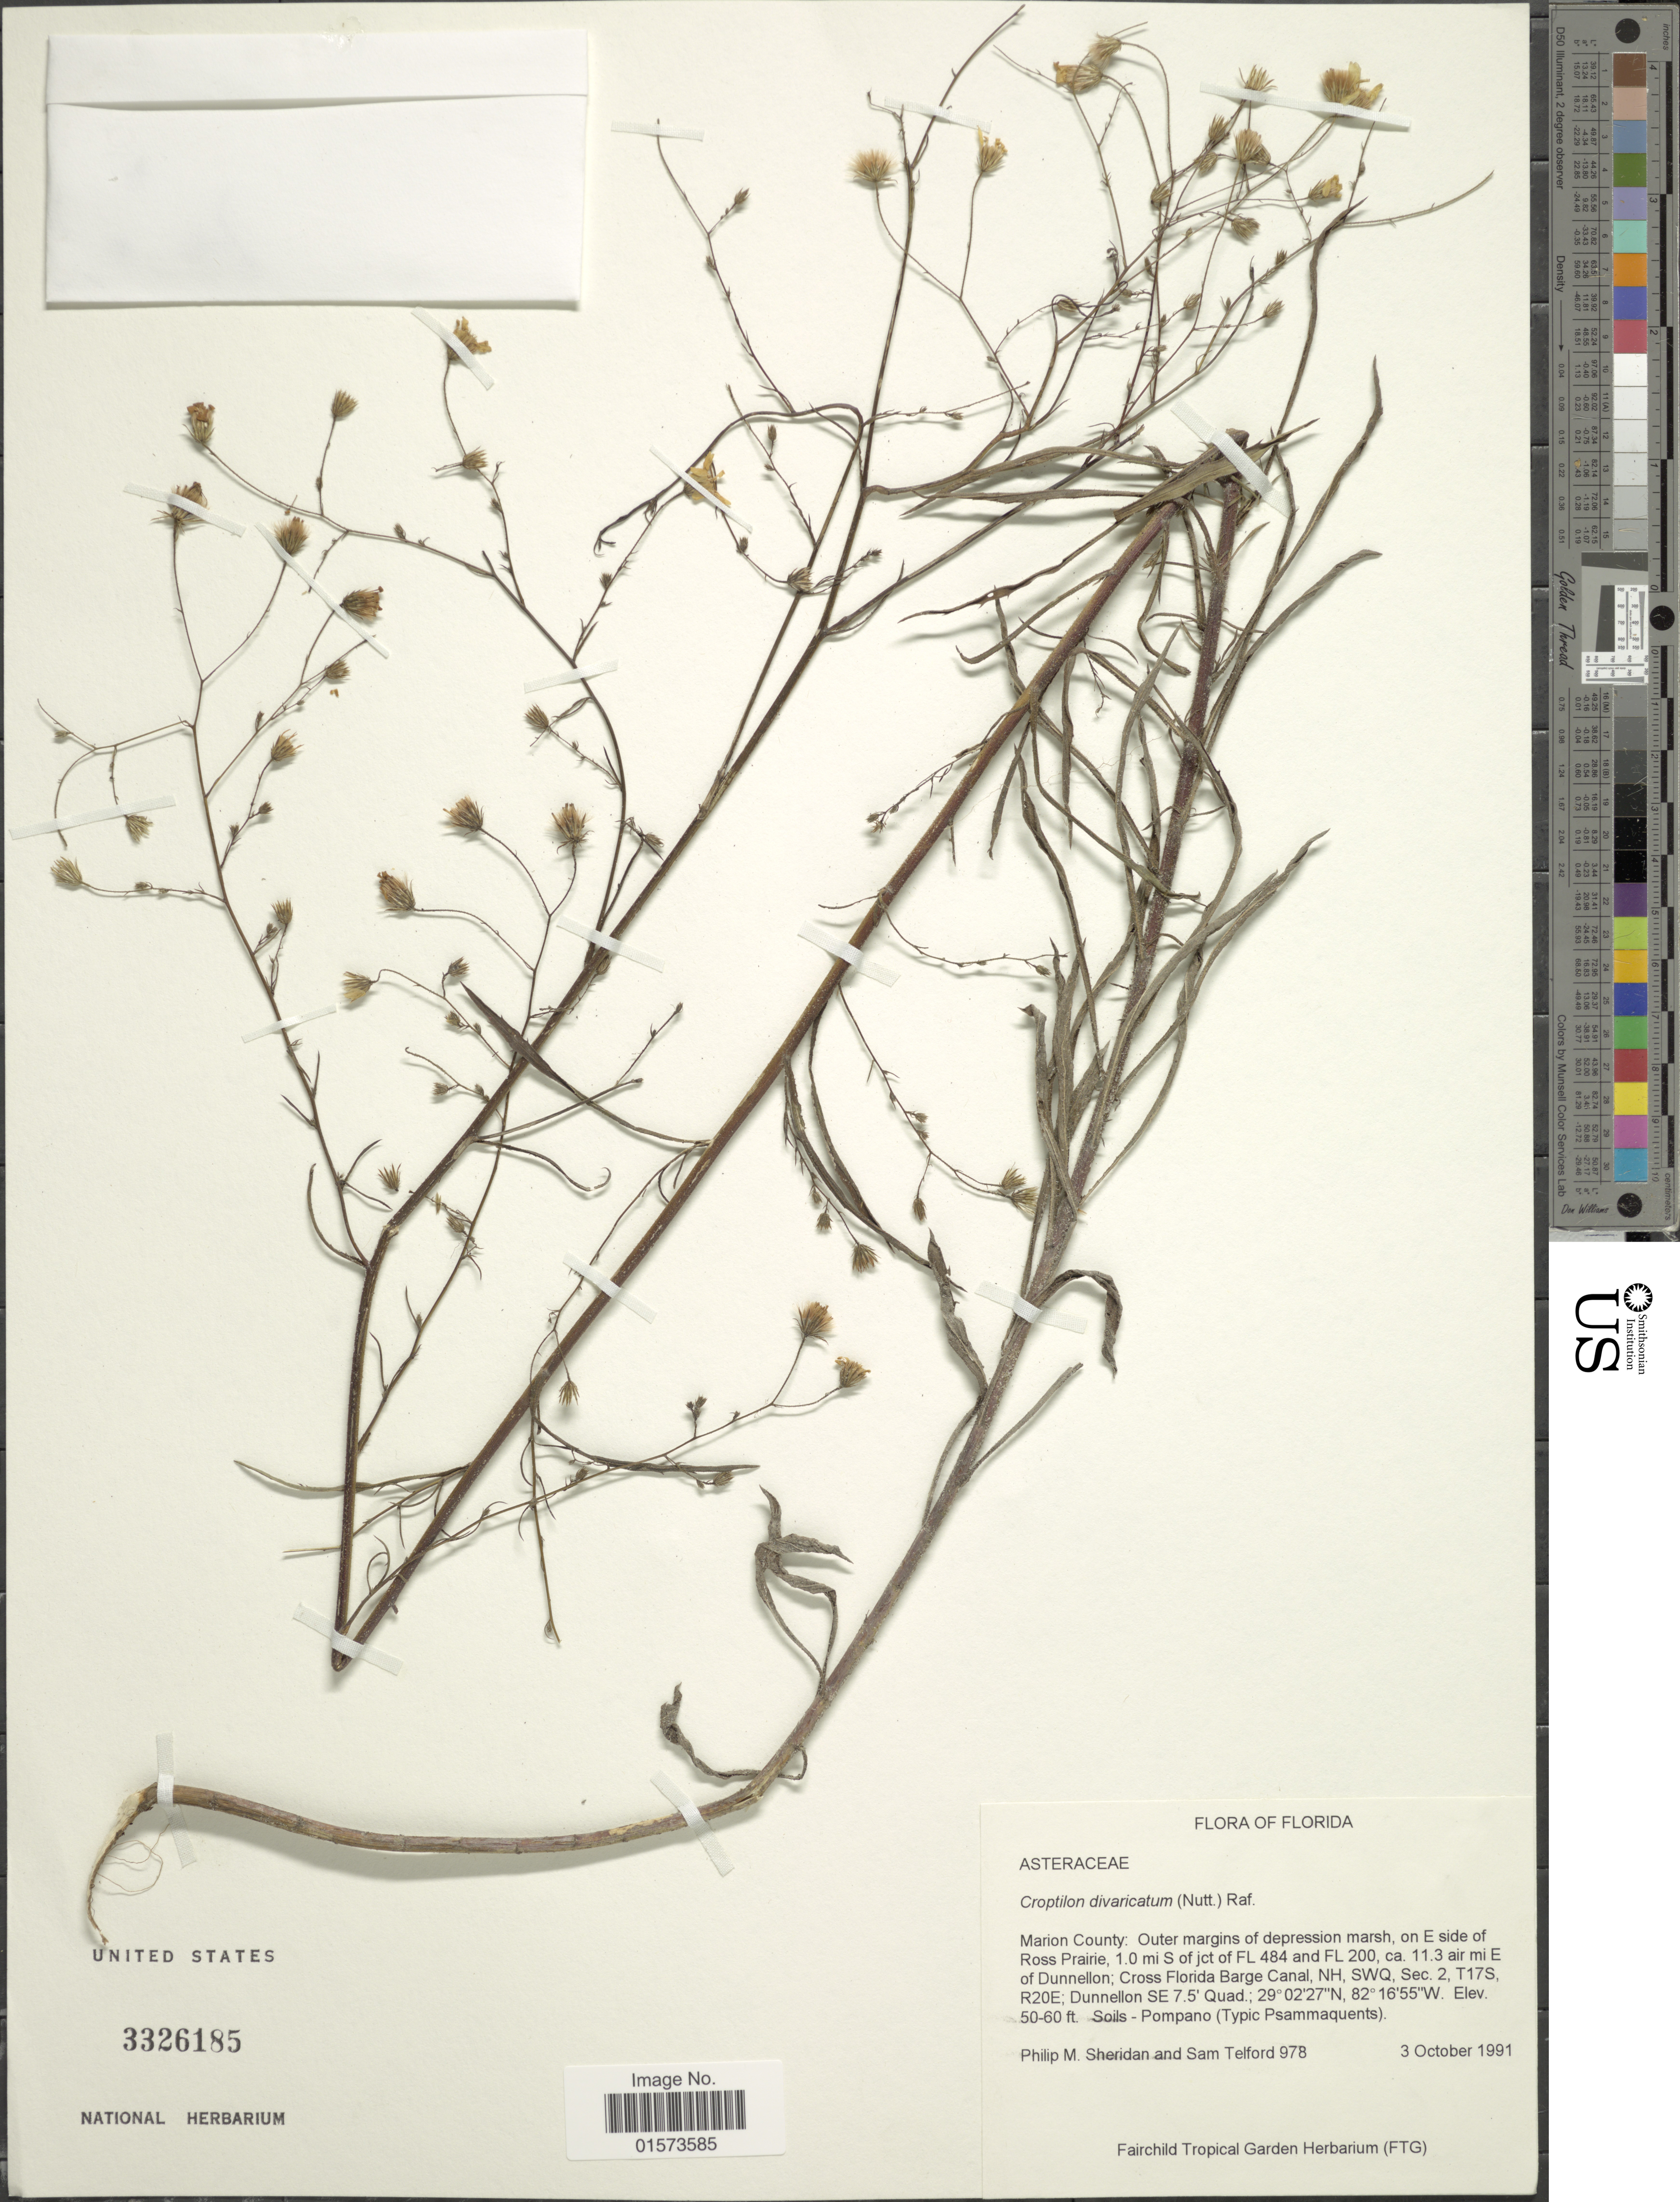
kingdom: Plantae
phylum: Tracheophyta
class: Magnoliopsida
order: Asterales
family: Asteraceae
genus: Croptilon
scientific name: Croptilon divaricatum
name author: (Nutt.) Raf.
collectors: P. Sheridan & S. Telford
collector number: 978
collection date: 1991-10-03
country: United States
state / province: Florida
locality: Marion County: Outer margins of depression marsh, on E side of Ross Prairie, 1.0 mi S of jct of Fl 484 and FL 200, ca. 11.3 air mi E of Dunnellon; Cross Floirida Barge Canal, NH, SWQ, Sec. 2, T17S, R20E; Dunellon SE 7.5'Quad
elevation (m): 15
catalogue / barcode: US 33326185